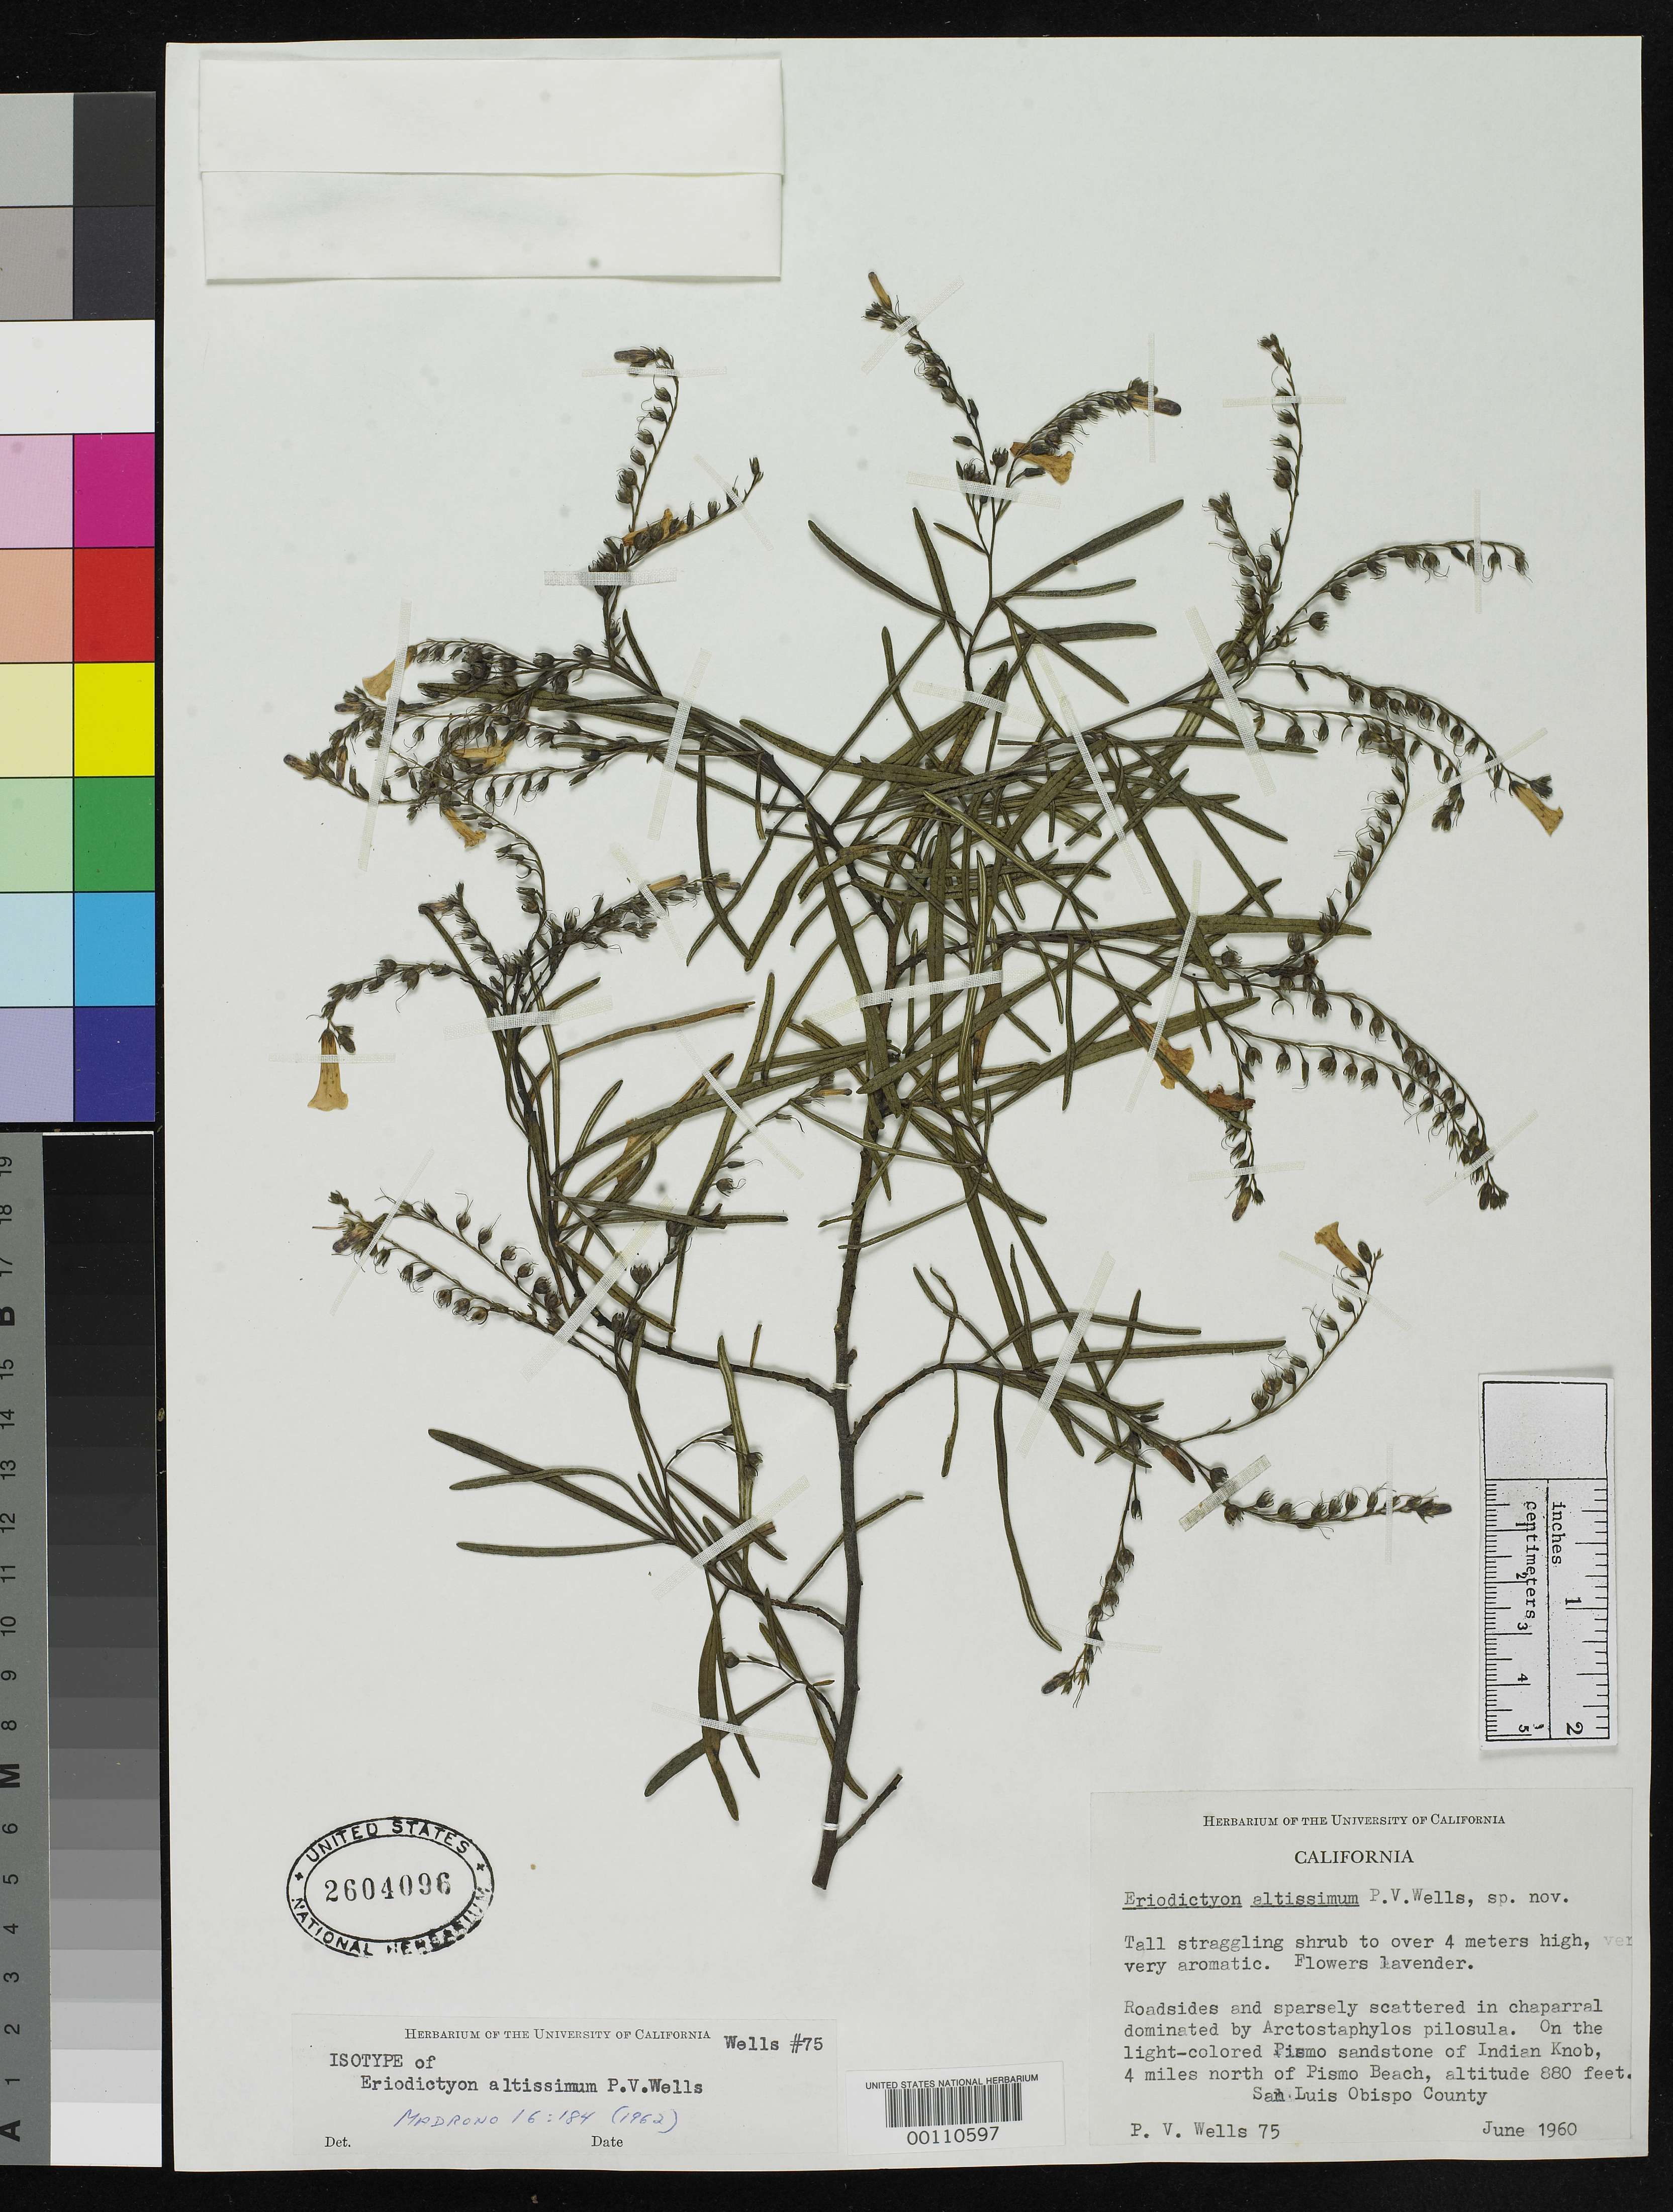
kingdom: Plantae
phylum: Tracheophyta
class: Magnoliopsida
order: Boraginales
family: Namaceae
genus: Eriodictyon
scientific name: Eriodictyon altissimum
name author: P.V. Wells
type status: Isotype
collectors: P. Wells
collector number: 75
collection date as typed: Jun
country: United States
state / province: California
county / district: San Luis Obispo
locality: Indian Knob near Pismo Beach.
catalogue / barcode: US 2604096